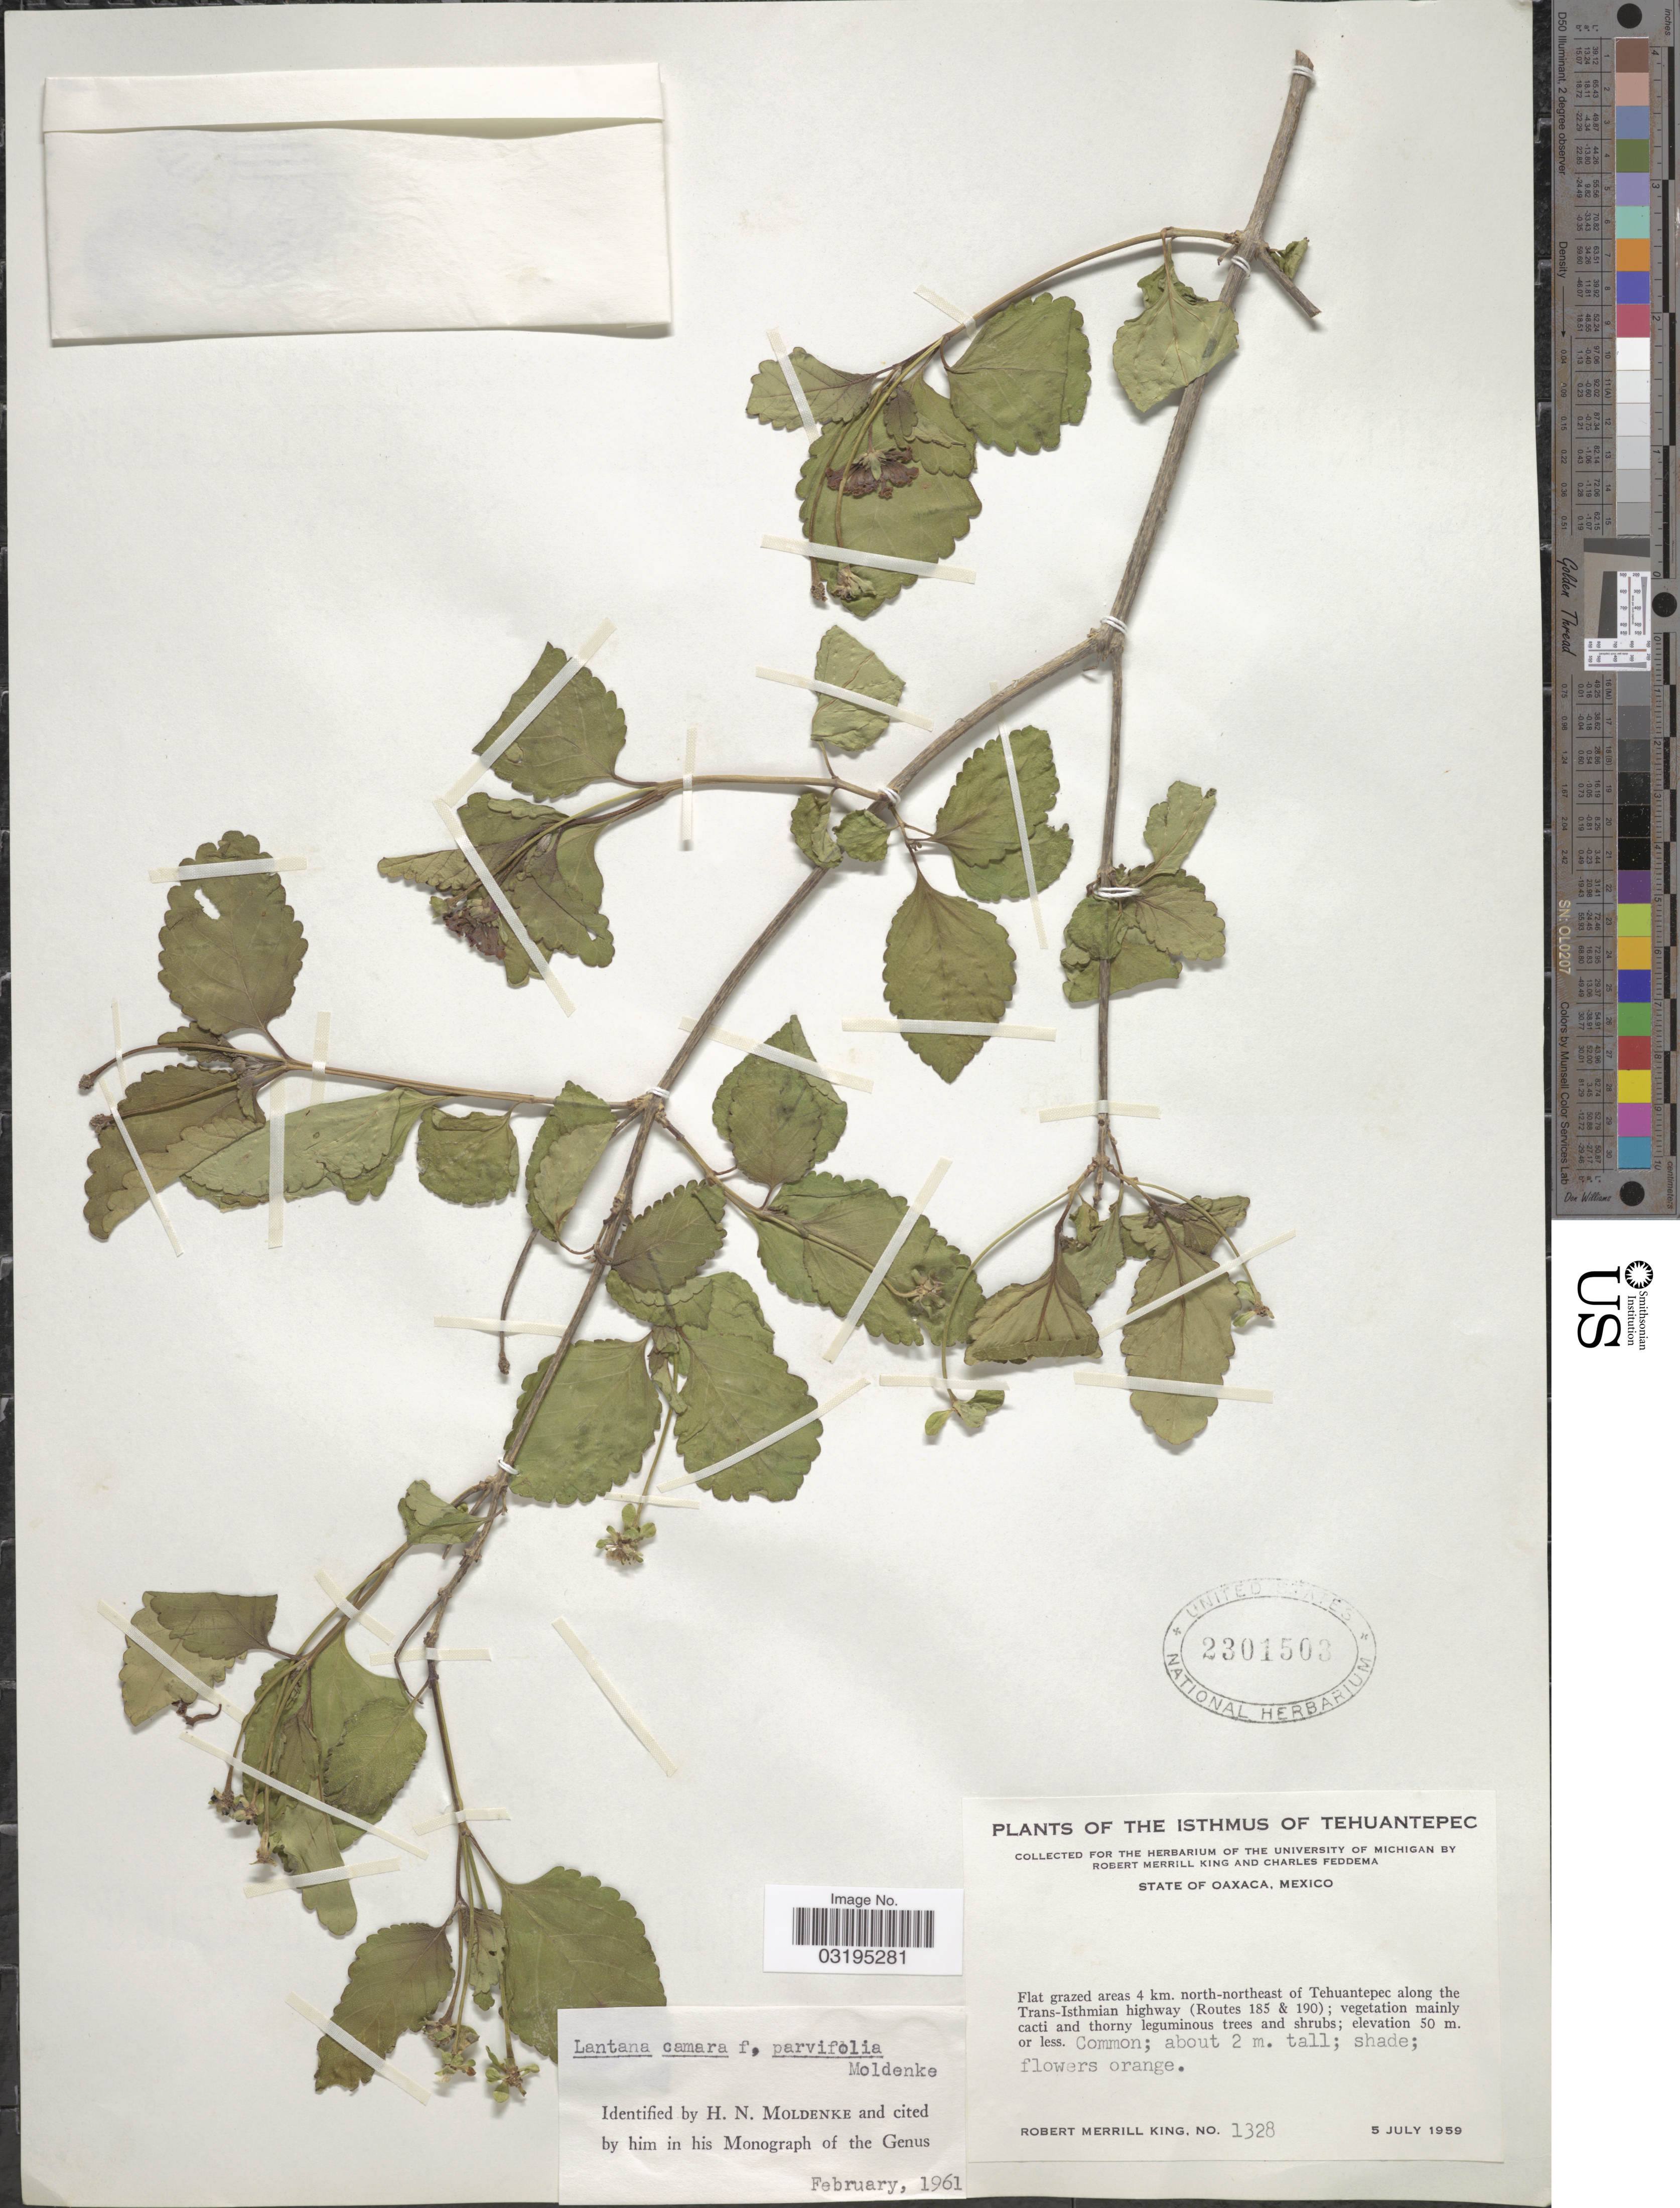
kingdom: Plantae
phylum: Tracheophyta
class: Magnoliopsida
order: Lamiales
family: Verbenaceae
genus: Lantana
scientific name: Lantana camara f. parvifolia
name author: Moldenke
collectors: R. M. King & C. Feddema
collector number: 1328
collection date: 1959-07-05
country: Mexico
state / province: Oaxaca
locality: Tehuantepec. 4 km. north-northeast of Tehuantepec along the Trans-Isthmian highway (Routes 185 & 190).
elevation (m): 50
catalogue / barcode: US 2301503